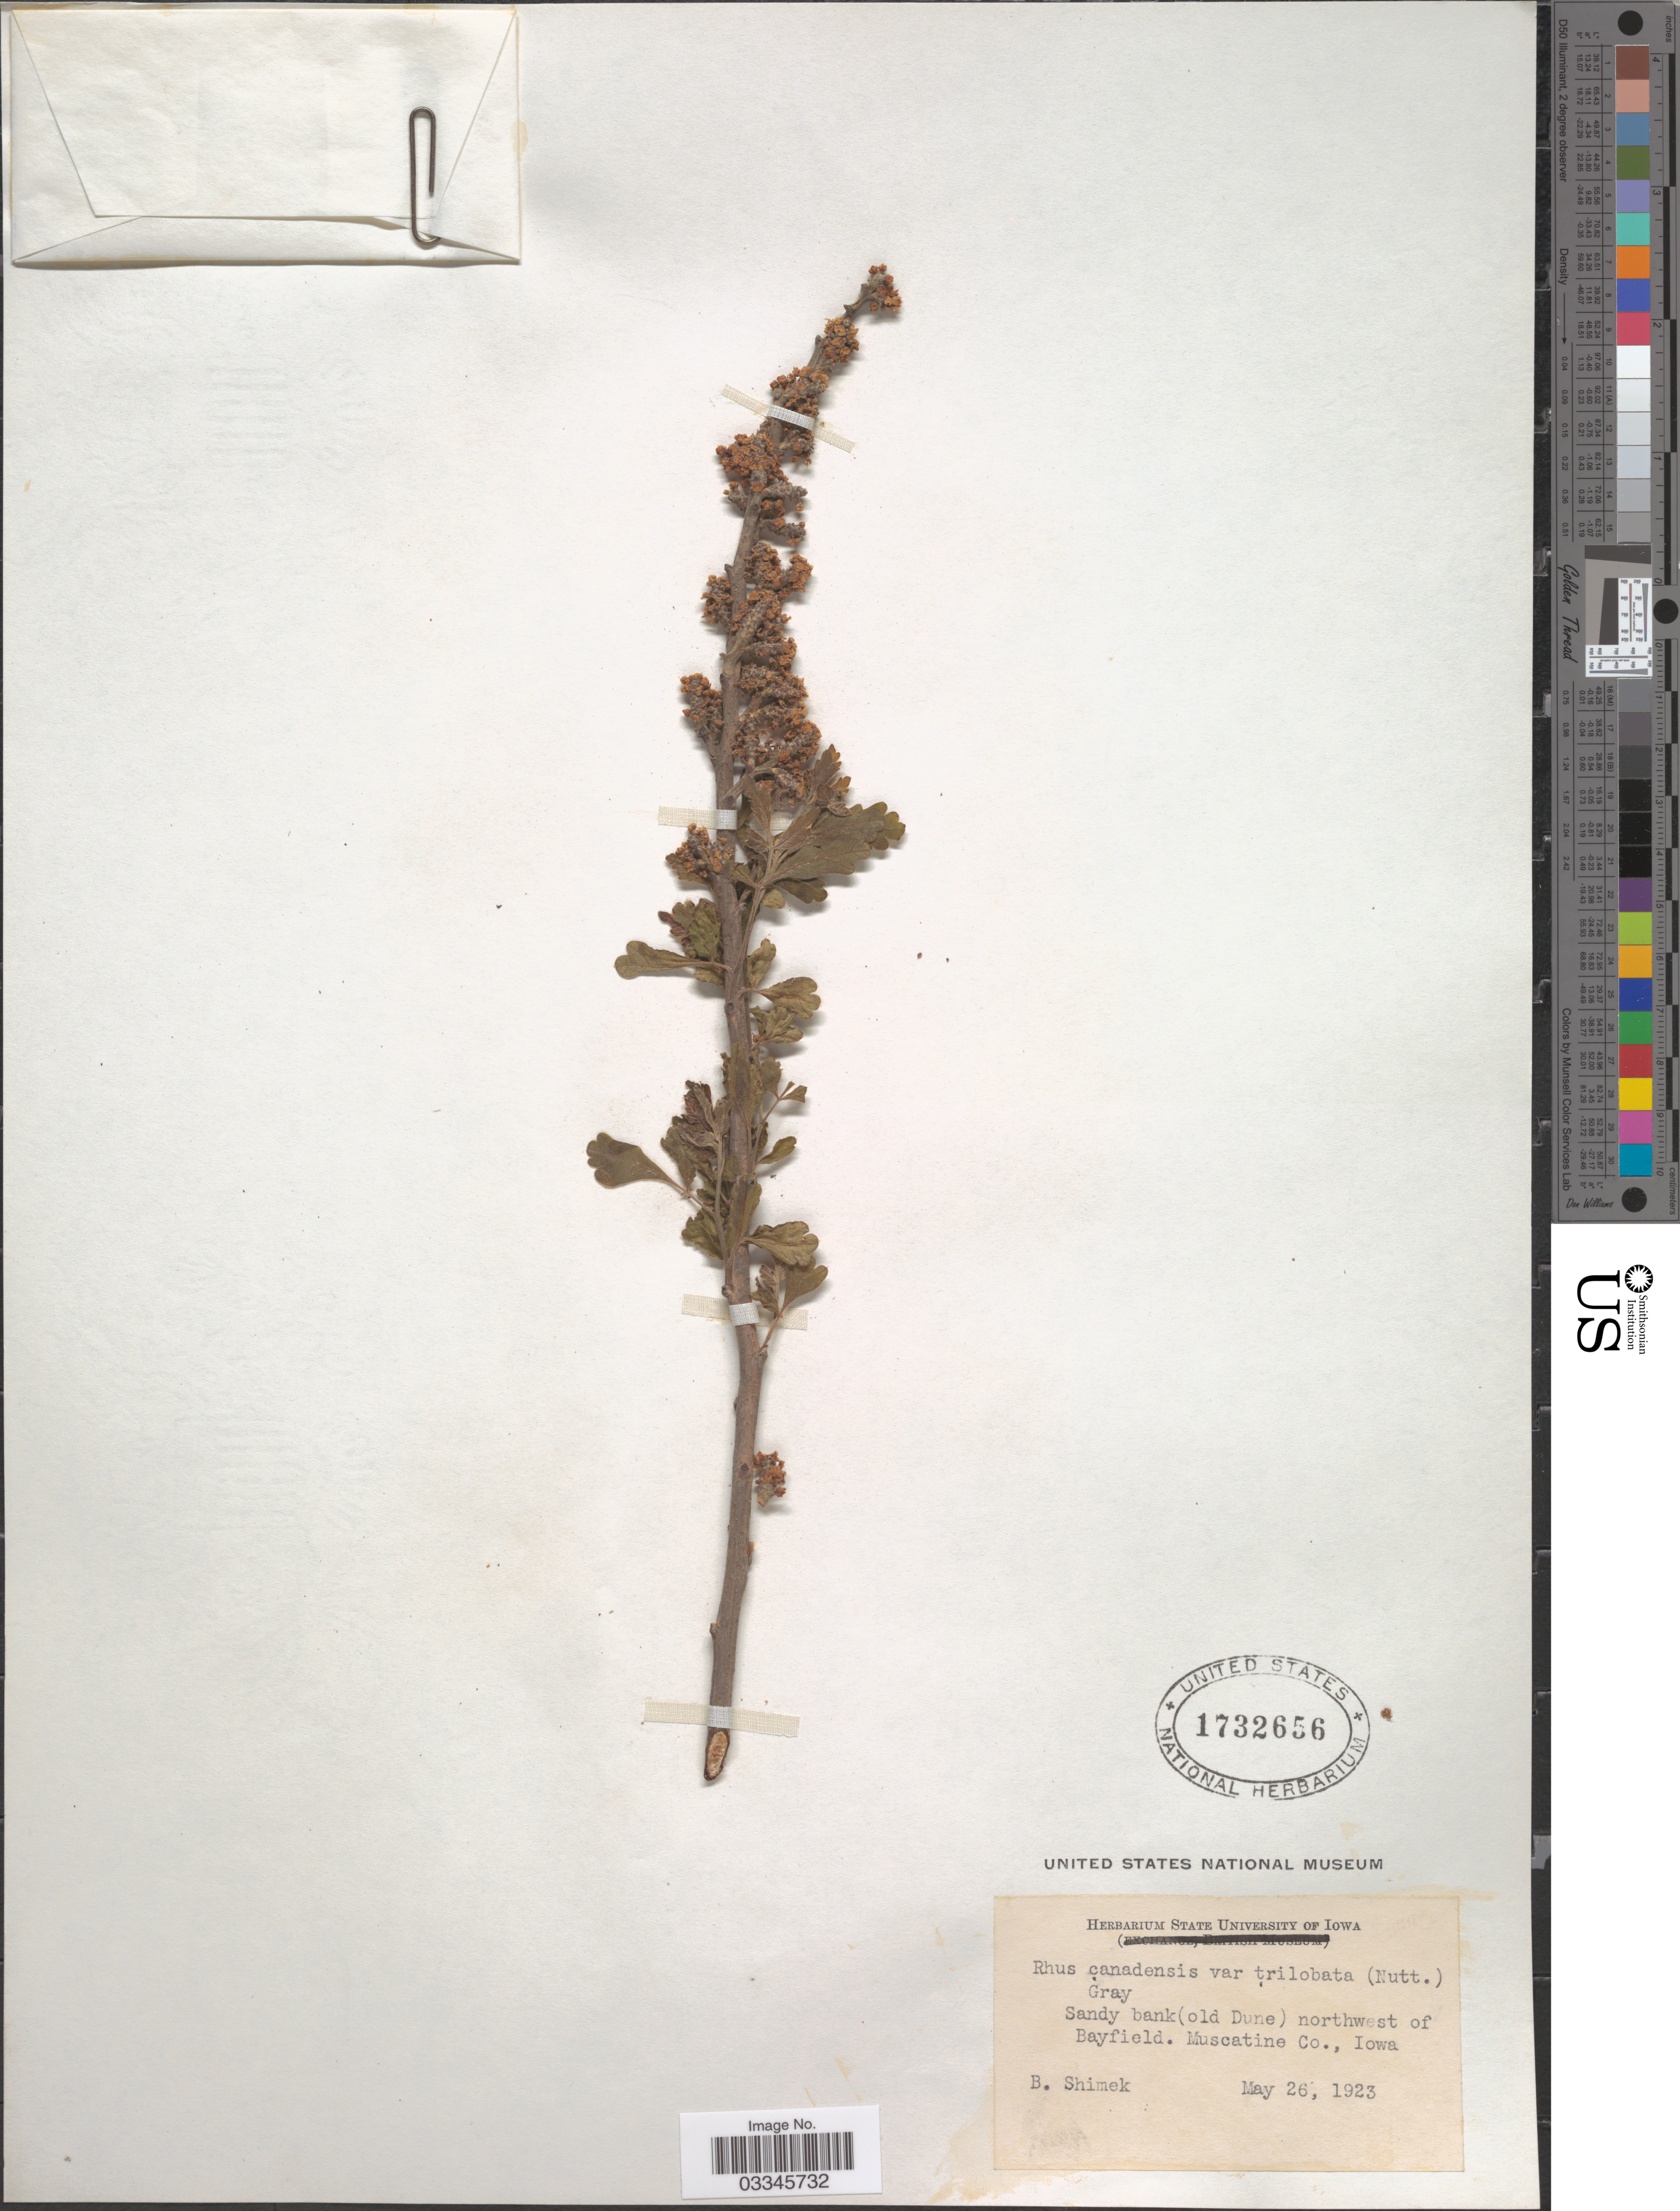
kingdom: Plantae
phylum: Tracheophyta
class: Magnoliopsida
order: Sapindales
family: Anacardiaceae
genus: Rhus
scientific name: Rhus canadensis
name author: Marshall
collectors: B. Shimek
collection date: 1923-05-26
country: United States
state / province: Iowa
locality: Sandy bank (old Dune) northwest of Bayfield. Muscatine Co.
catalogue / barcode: US 1732656